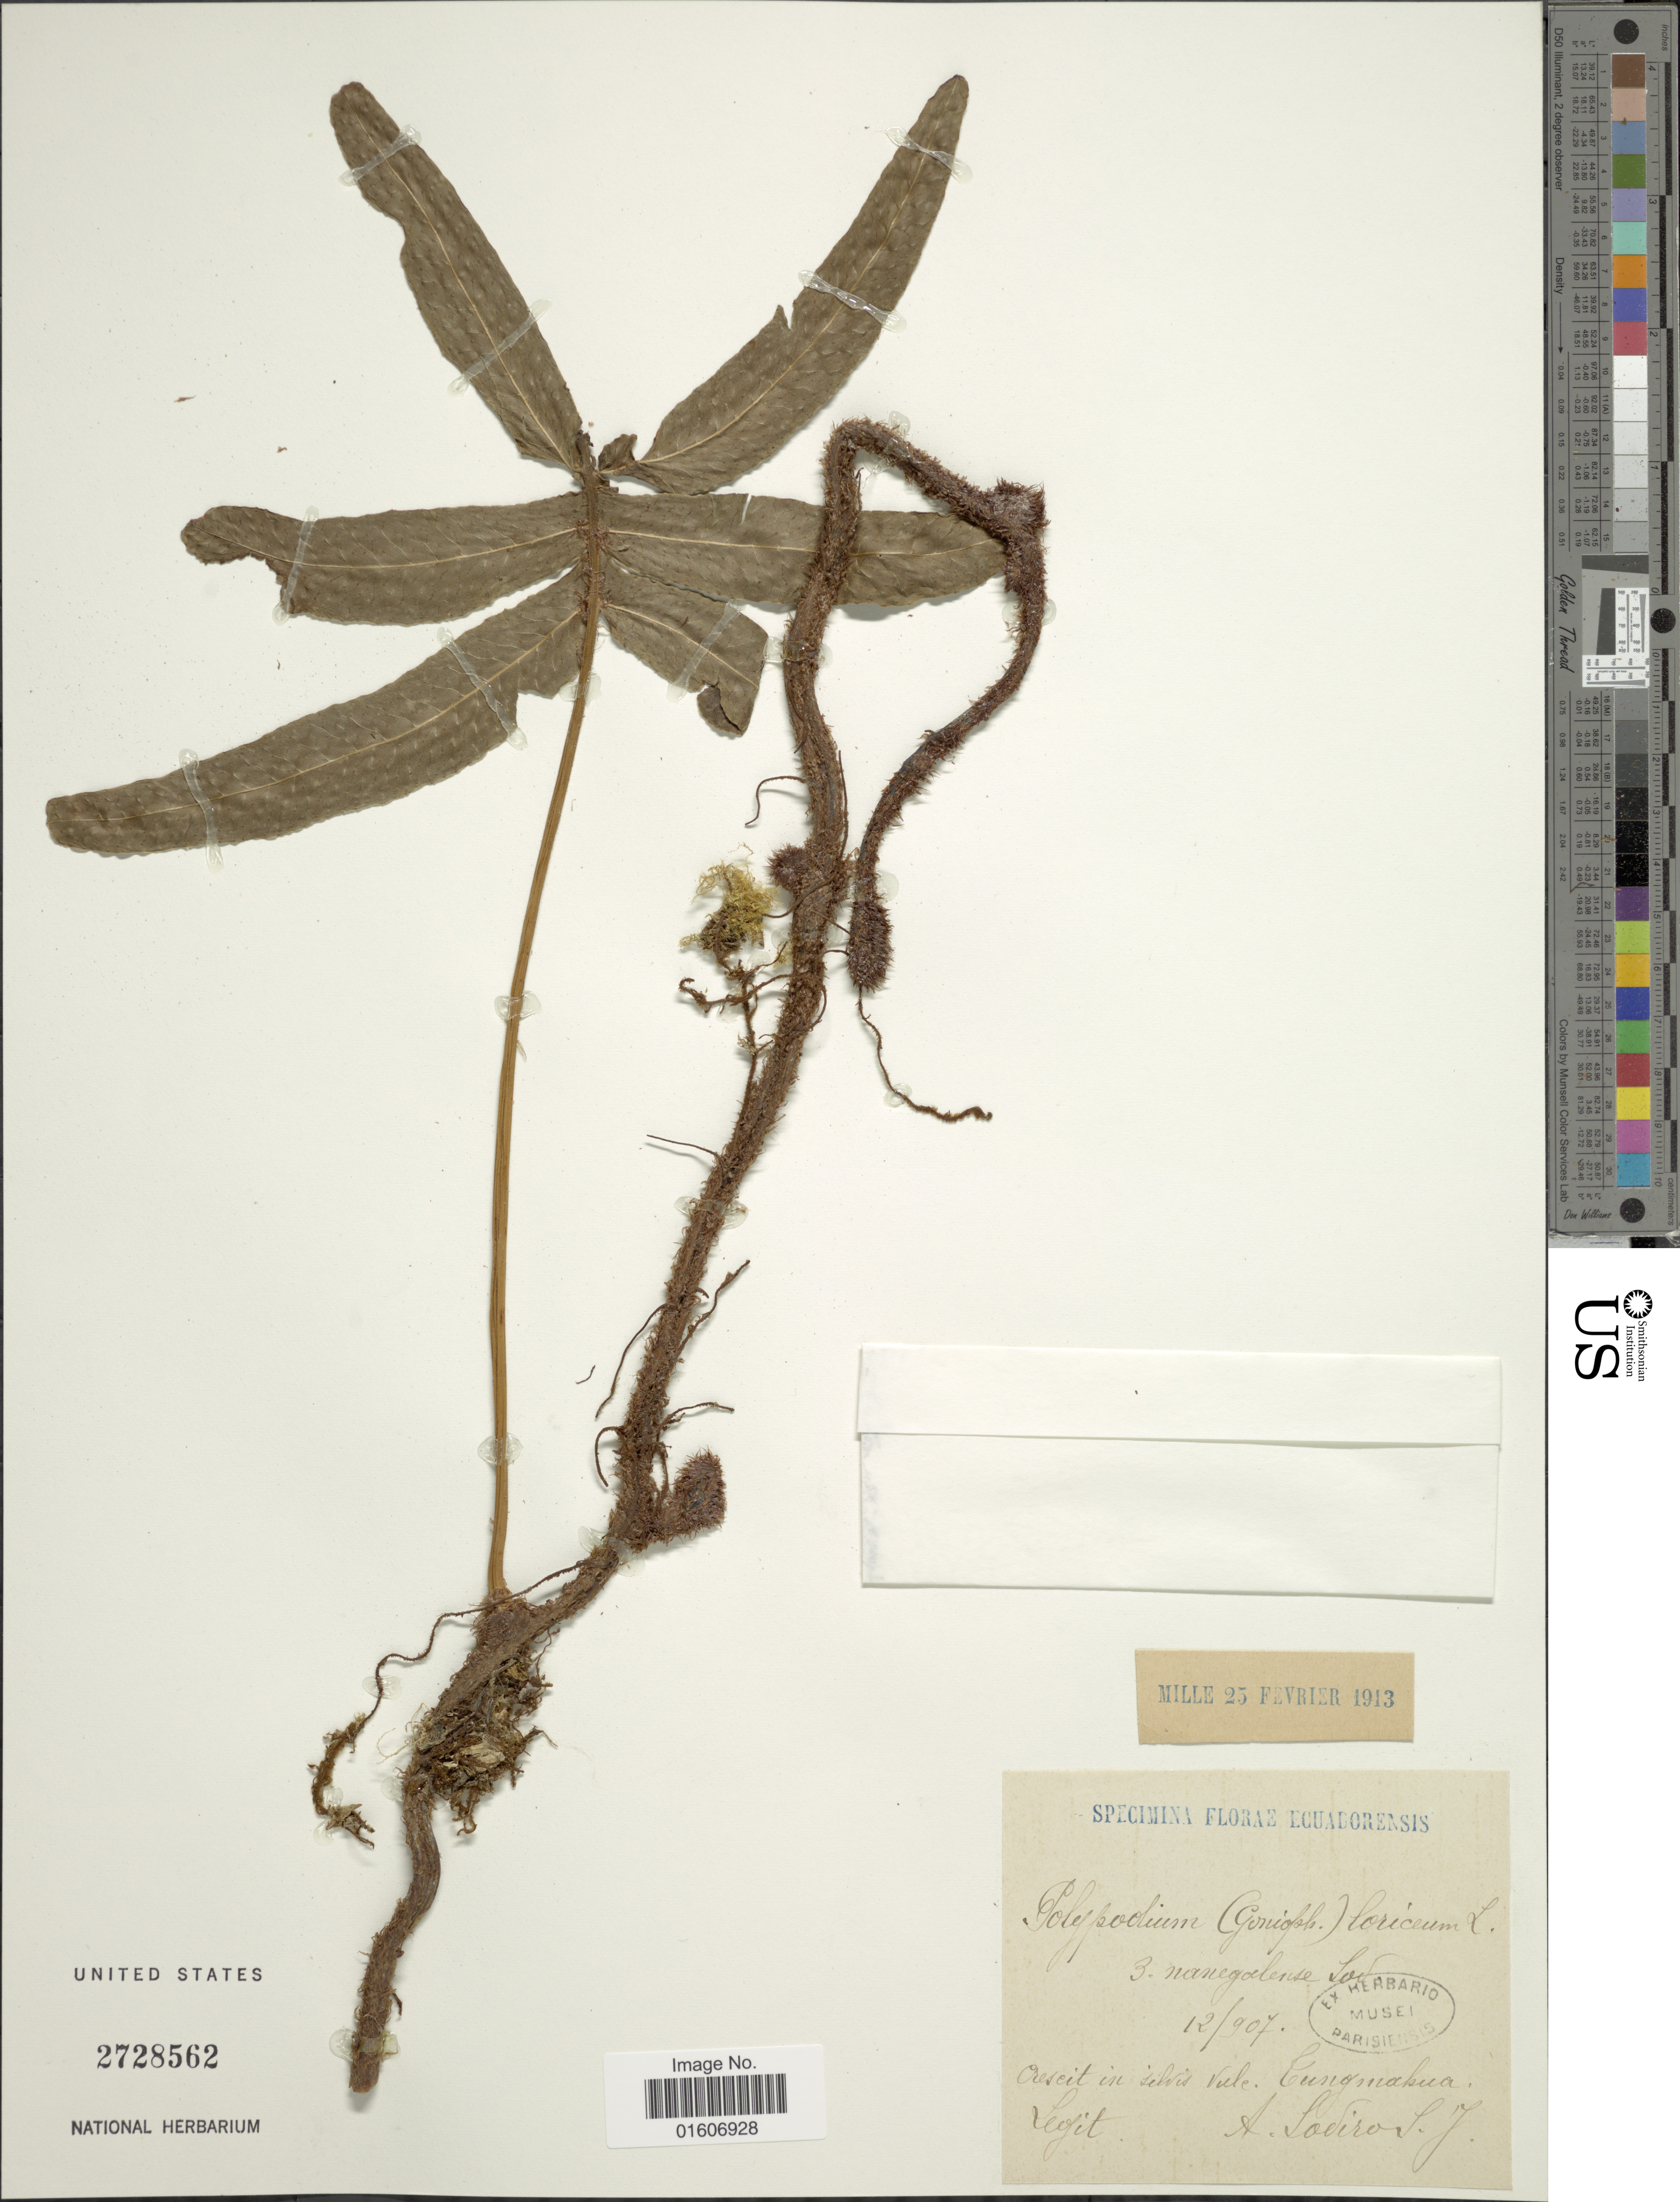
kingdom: Plantae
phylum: Tracheophyta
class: Polypodiopsida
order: Polypodiales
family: Polypodiaceae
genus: Serpocaulon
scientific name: Serpocaulon nanegalense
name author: (Sod.) A.R. Sm.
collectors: A. Sodiro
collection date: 1907-12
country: Ecuador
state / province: Tungurahua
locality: Crescit in silvis vulc. Tungurahua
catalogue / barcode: US 2728562